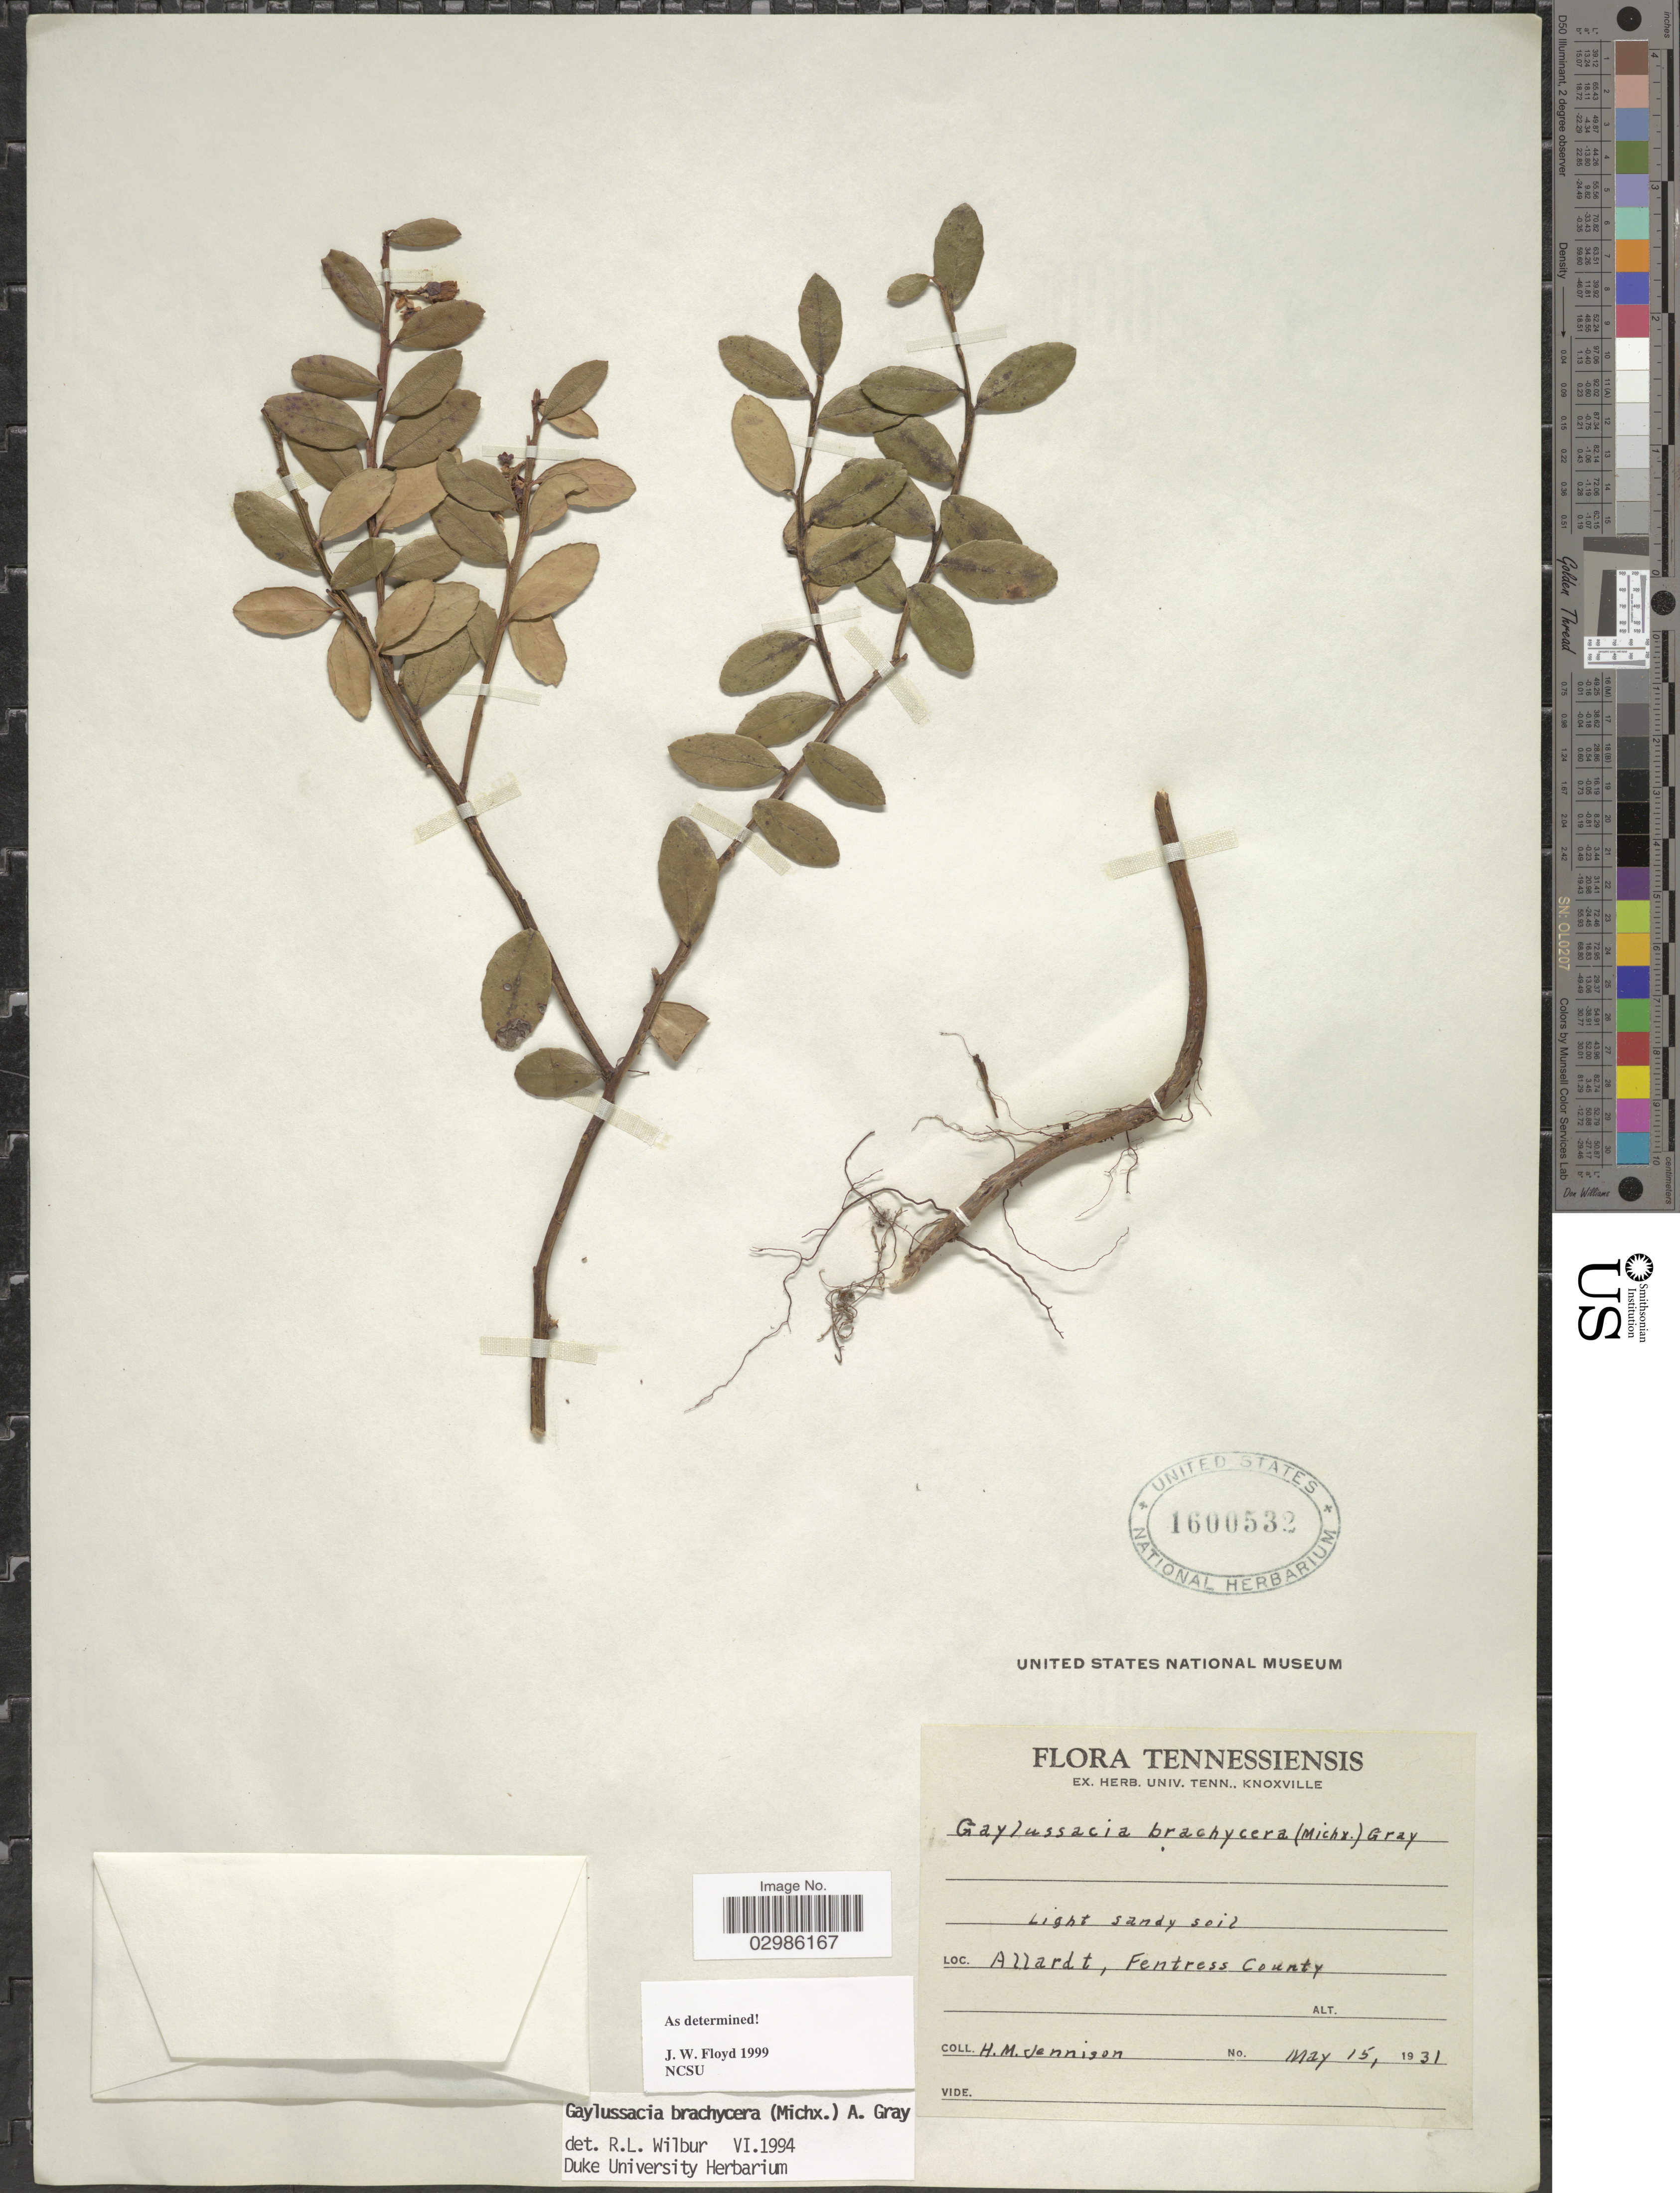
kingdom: Plantae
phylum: Tracheophyta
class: Magnoliopsida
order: Ericales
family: Ericaceae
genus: Gaylussacia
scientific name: Gaylussacia brachycera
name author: (Michx.) Torr. & A. Gray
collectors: H. Jennison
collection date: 1931-05-15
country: United States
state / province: Tennessee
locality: Light sandy soil Allardt, Fentress Country.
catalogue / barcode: US 1600532